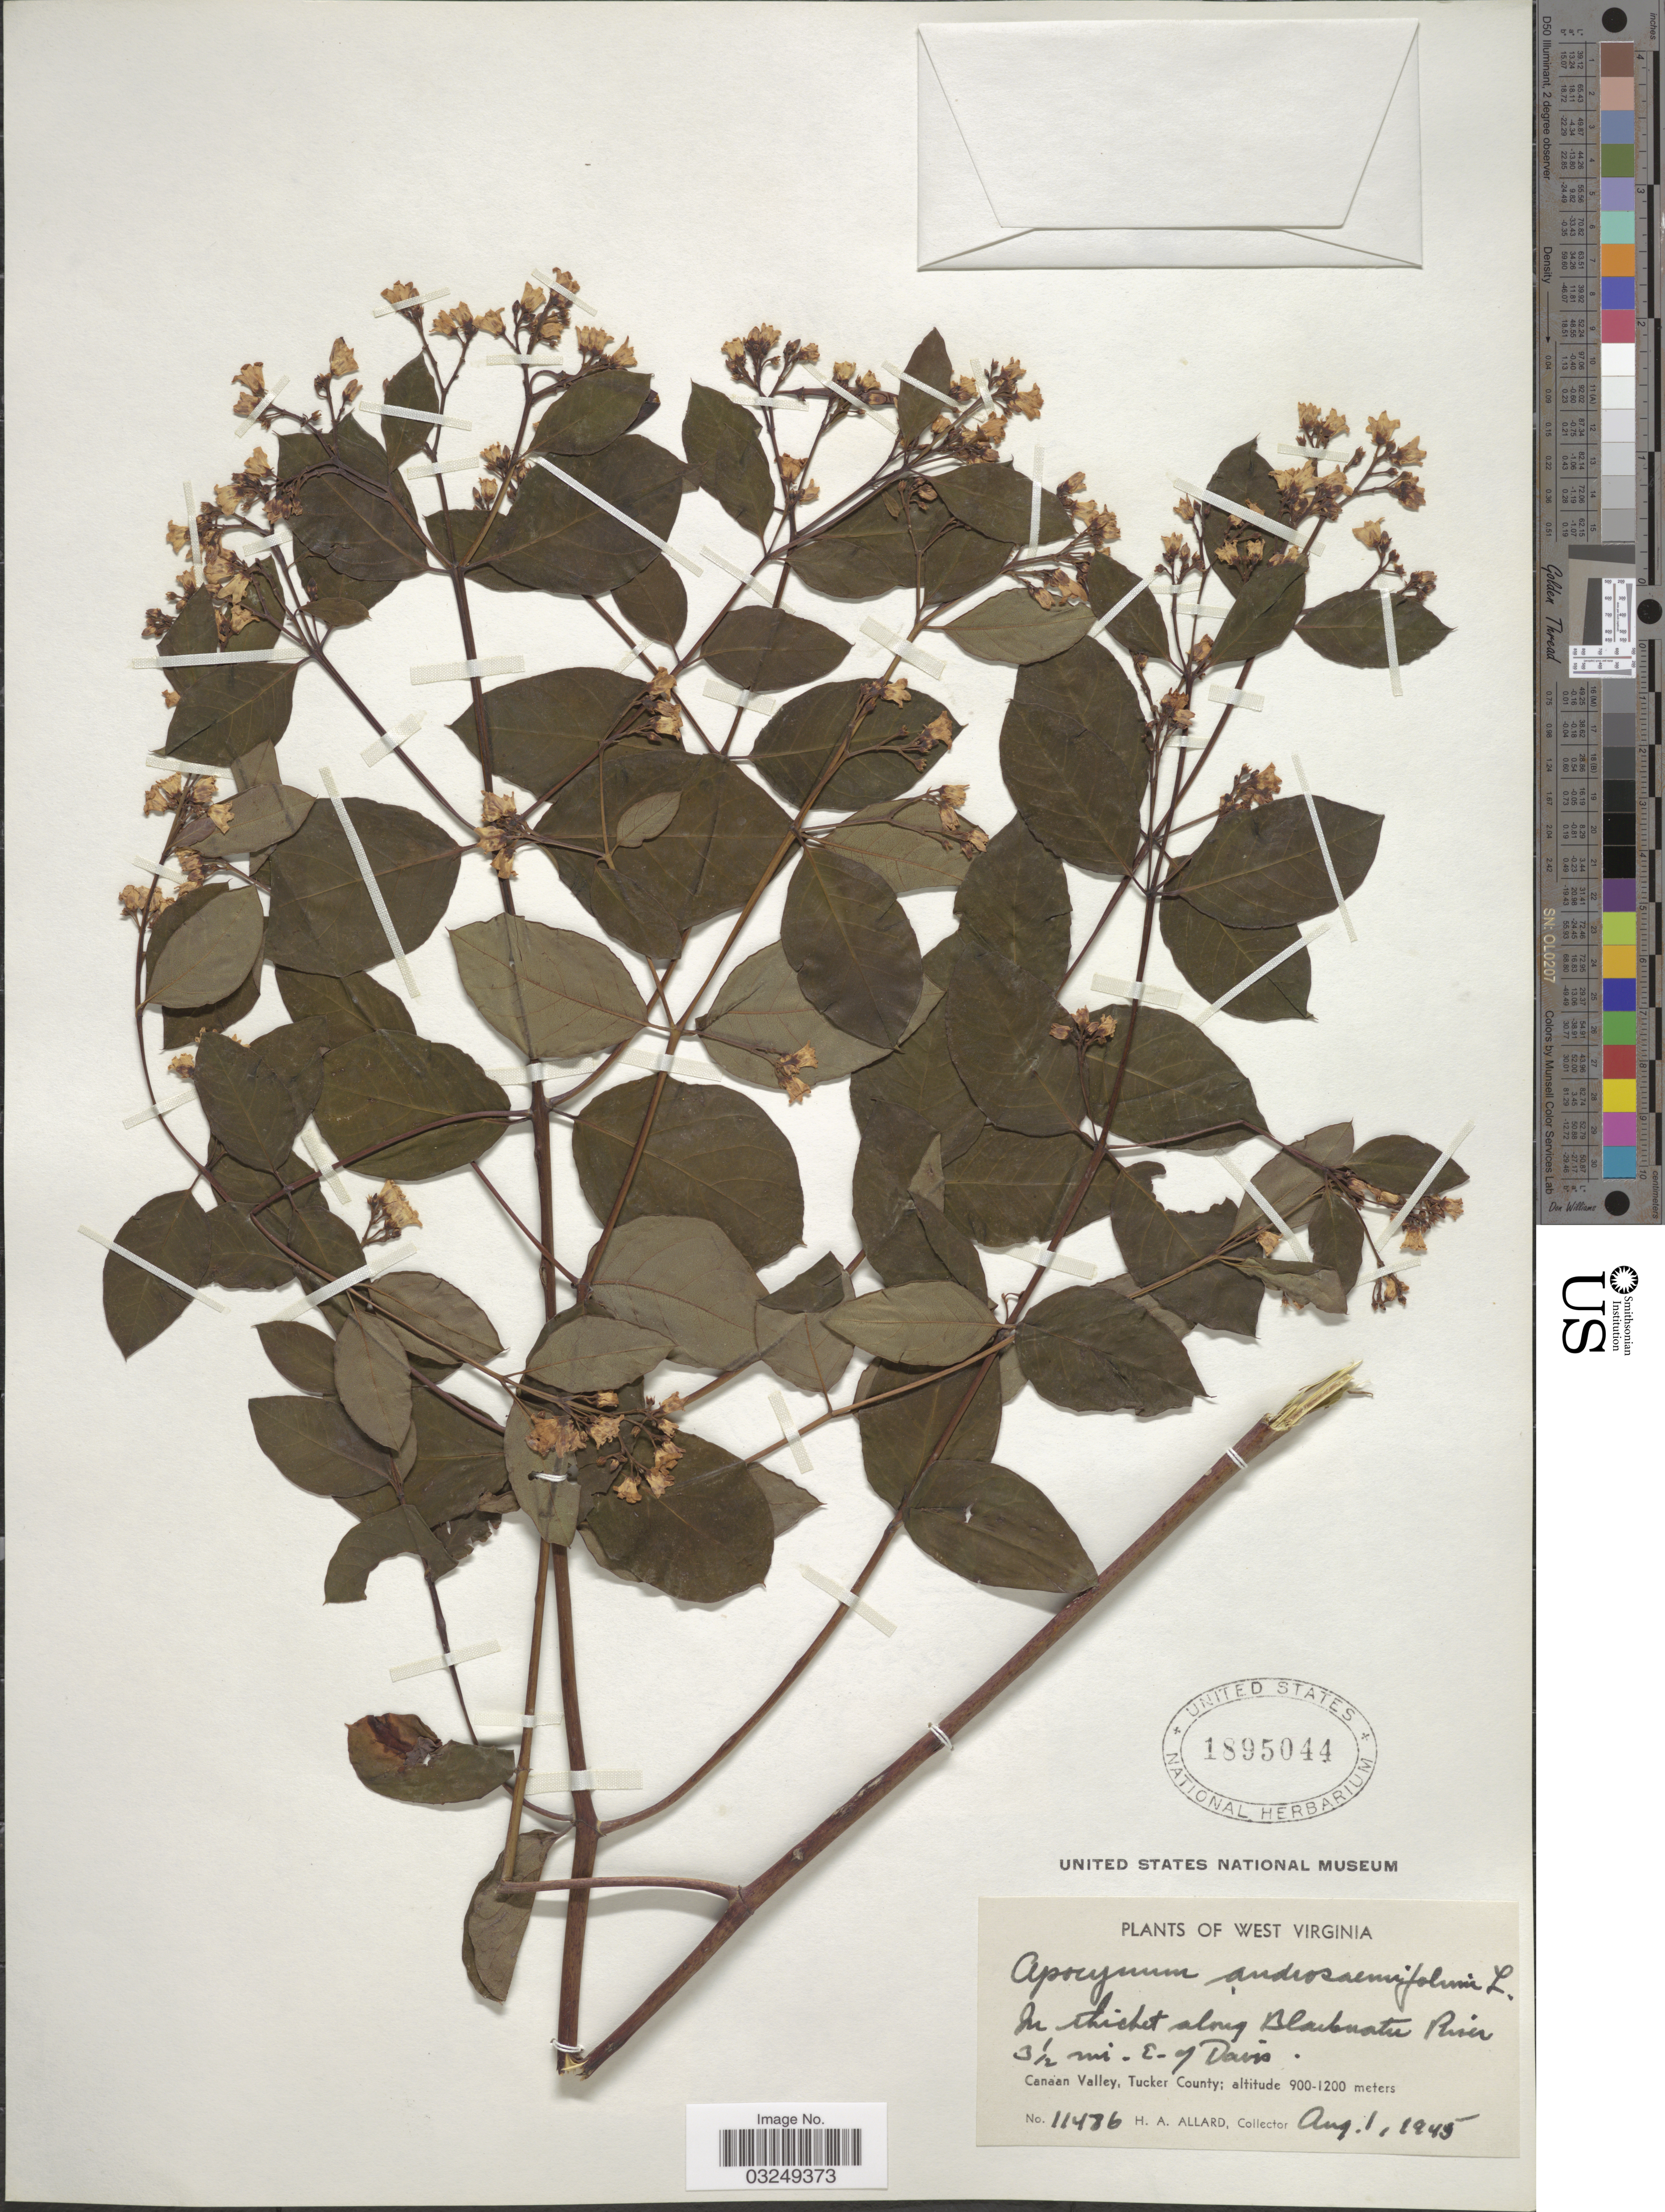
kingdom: Plantae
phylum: Tracheophyta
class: Magnoliopsida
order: Gentianales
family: Apocynaceae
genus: Apocynum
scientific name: Apocynum androsaemifolium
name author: L.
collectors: H. A. Allard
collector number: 11486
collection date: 1945-08-01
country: United States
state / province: West Virginia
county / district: Tucker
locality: In thicket along Blackwater River. 3½ mi. E. of Davis. Canaan Valley, Tucker County.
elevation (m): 900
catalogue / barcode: US 1895044